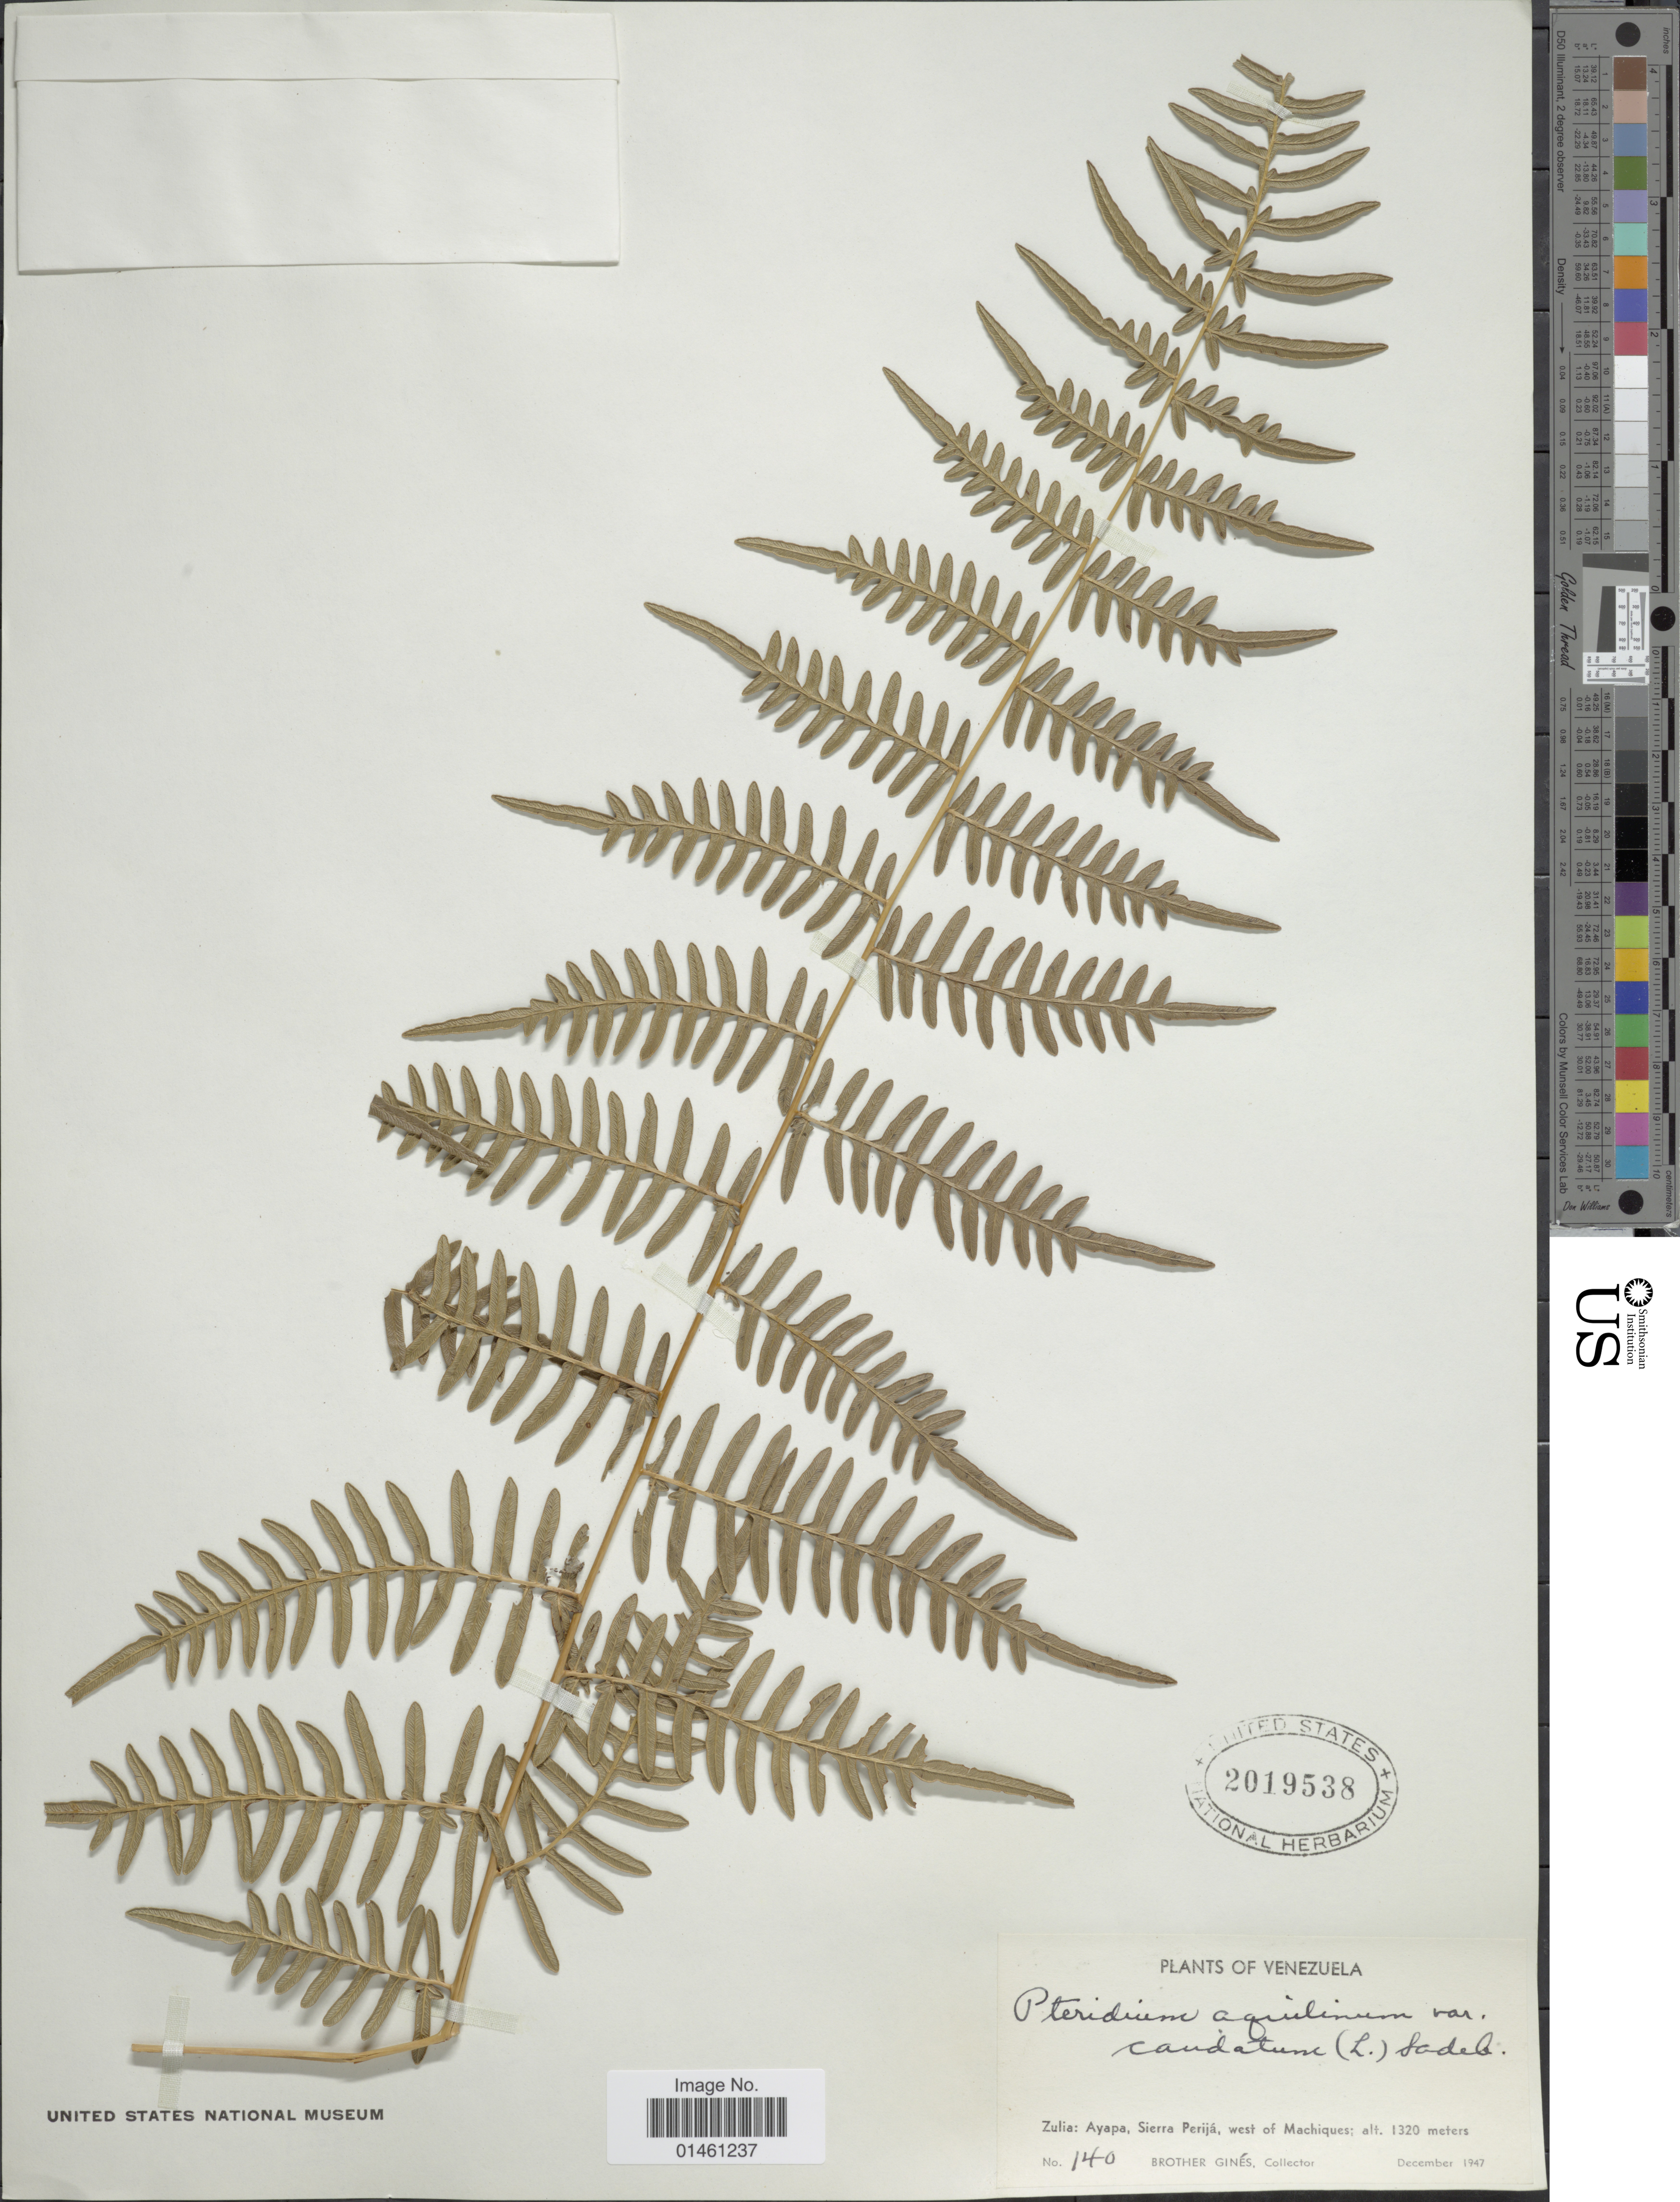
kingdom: Plantae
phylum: Tracheophyta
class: Polypodiopsida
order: Polypodiales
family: Dennstaedtiaceae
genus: Pteridium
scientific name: Pteridium caudatum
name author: (L.) Maxon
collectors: Bro. Gines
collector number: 140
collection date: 1947-12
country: Venezuela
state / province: Zulia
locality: Zulia: Ayapa, Sierra Perija, west of Machiques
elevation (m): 1320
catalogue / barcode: US 2019538